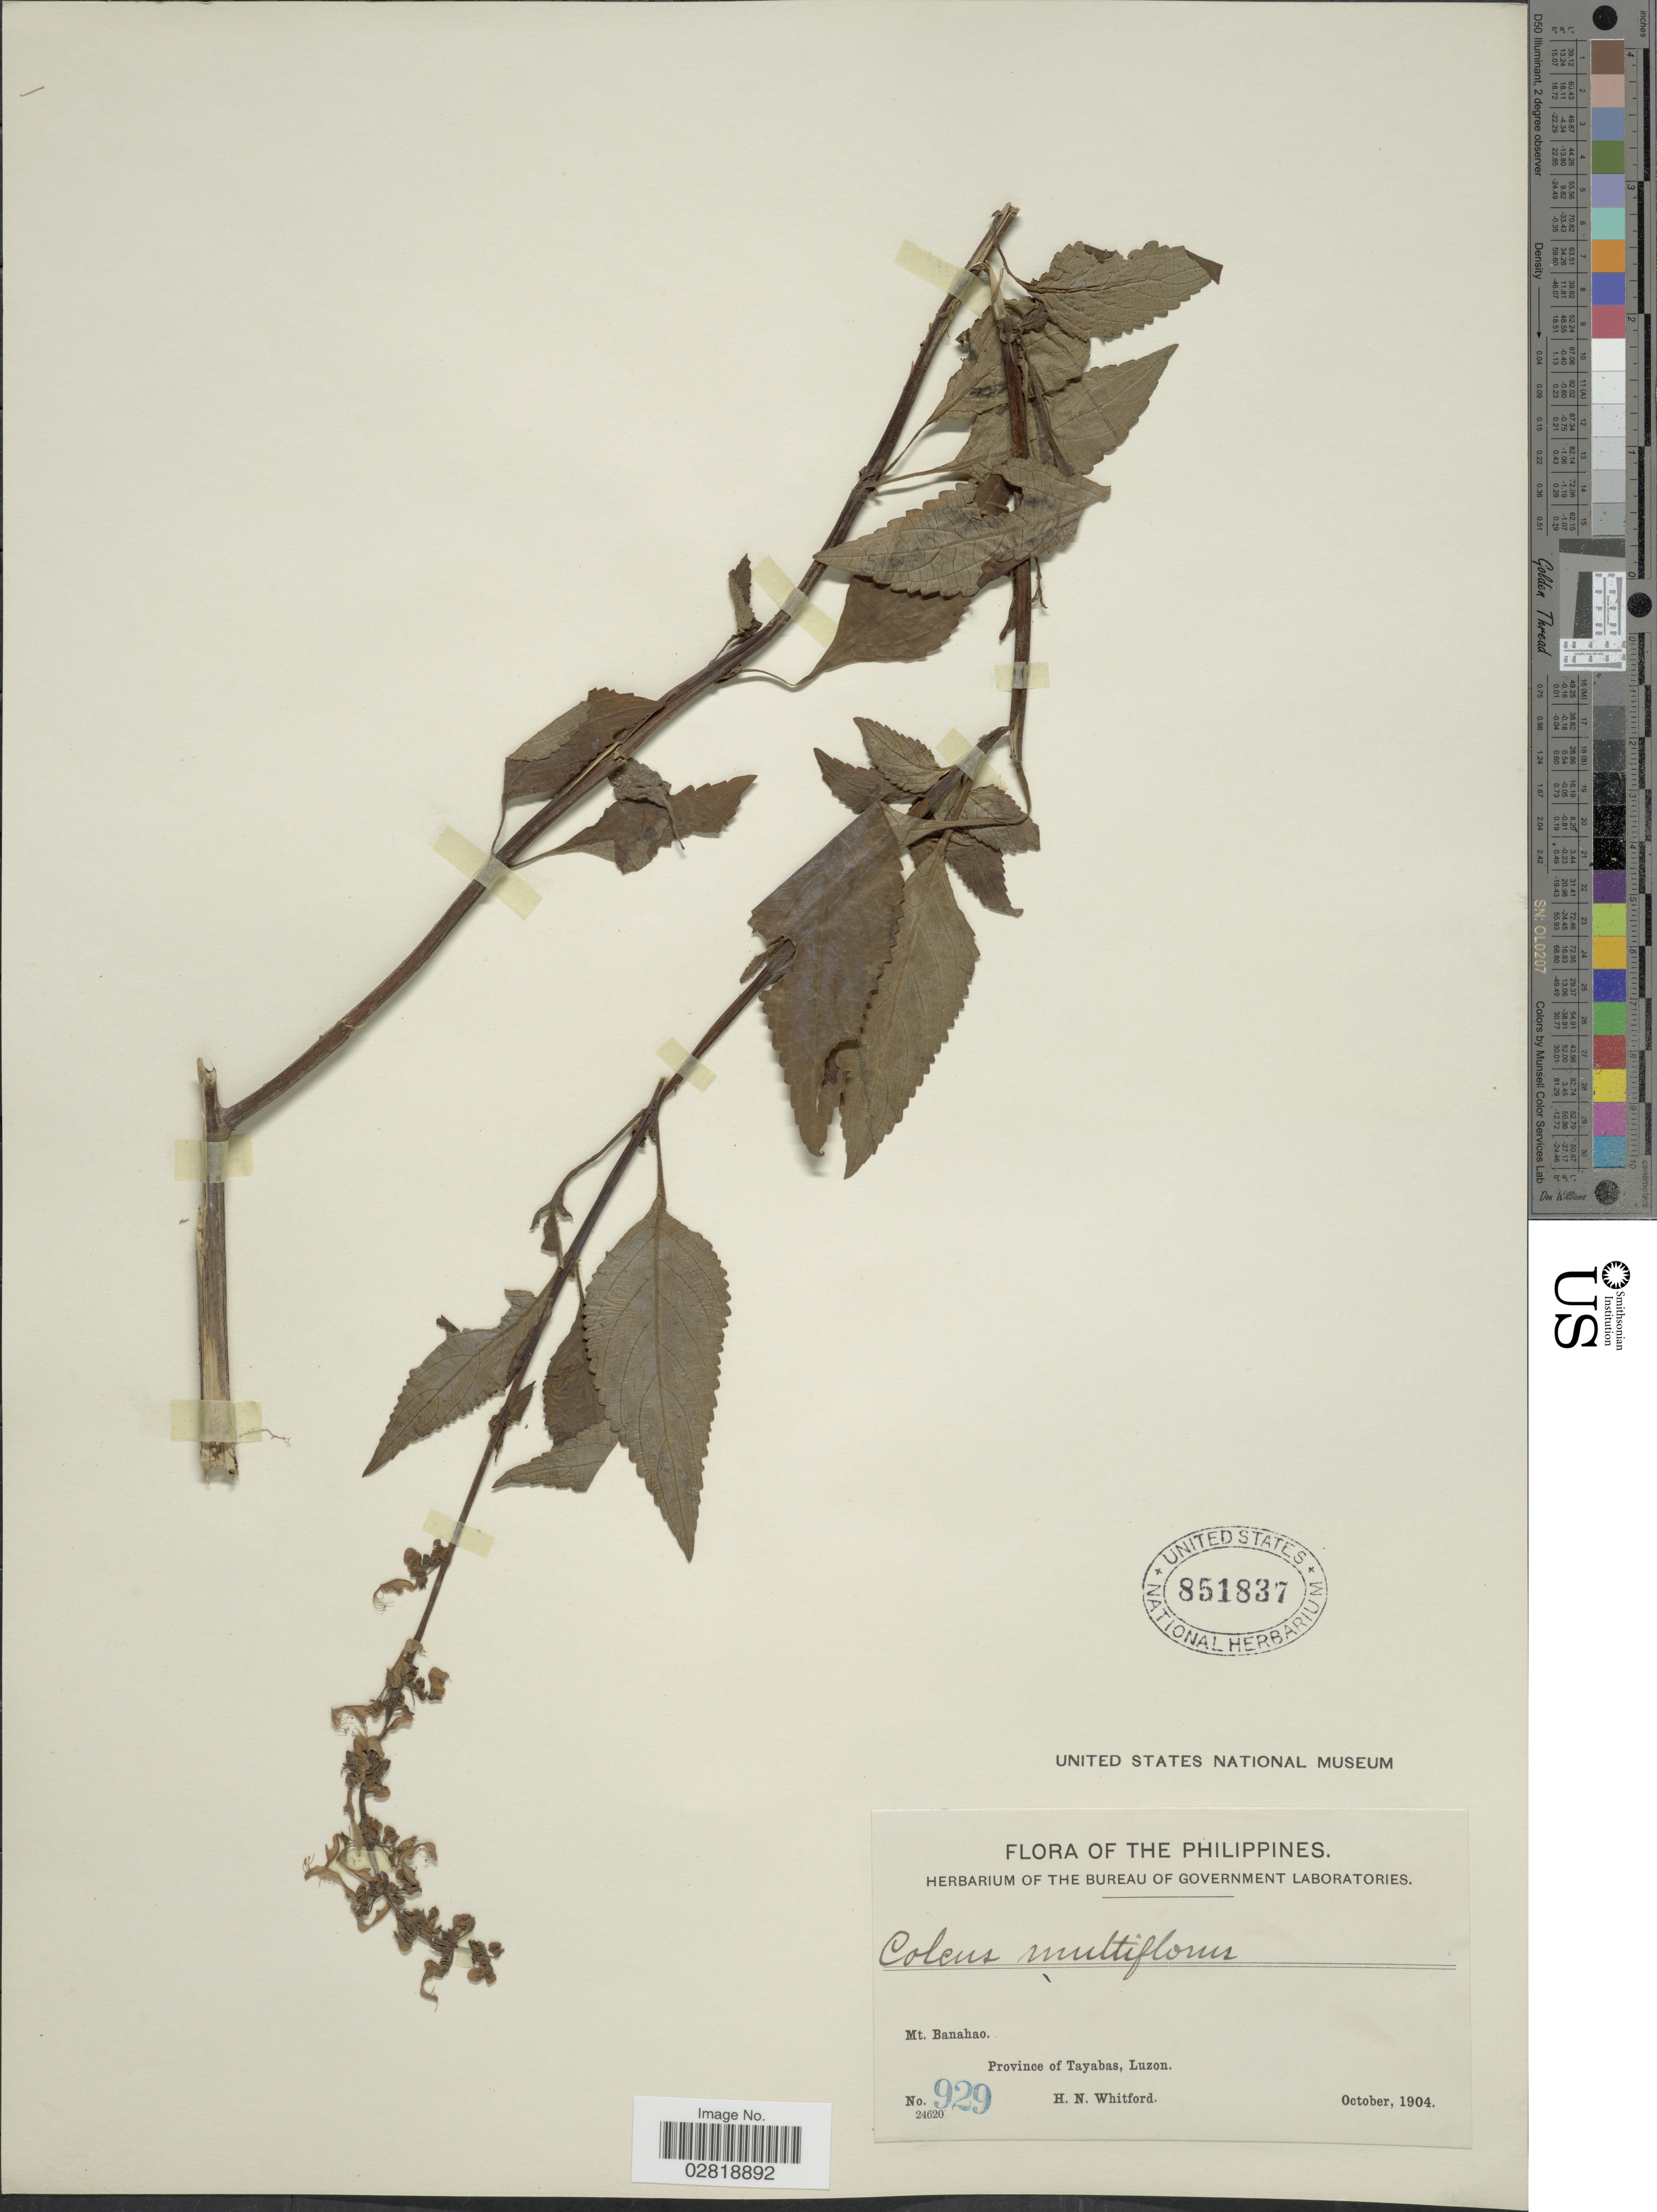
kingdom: Plantae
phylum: Tracheophyta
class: Magnoliopsida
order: Lamiales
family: Lamiaceae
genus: Plectranthus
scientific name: Plectranthus scutellarioides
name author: (L.) R. Br.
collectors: H. N. Whitford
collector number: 929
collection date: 1904-10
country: Philippines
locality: Mt. Banahao. Province of Tayabas, Luzon.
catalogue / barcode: US 851837